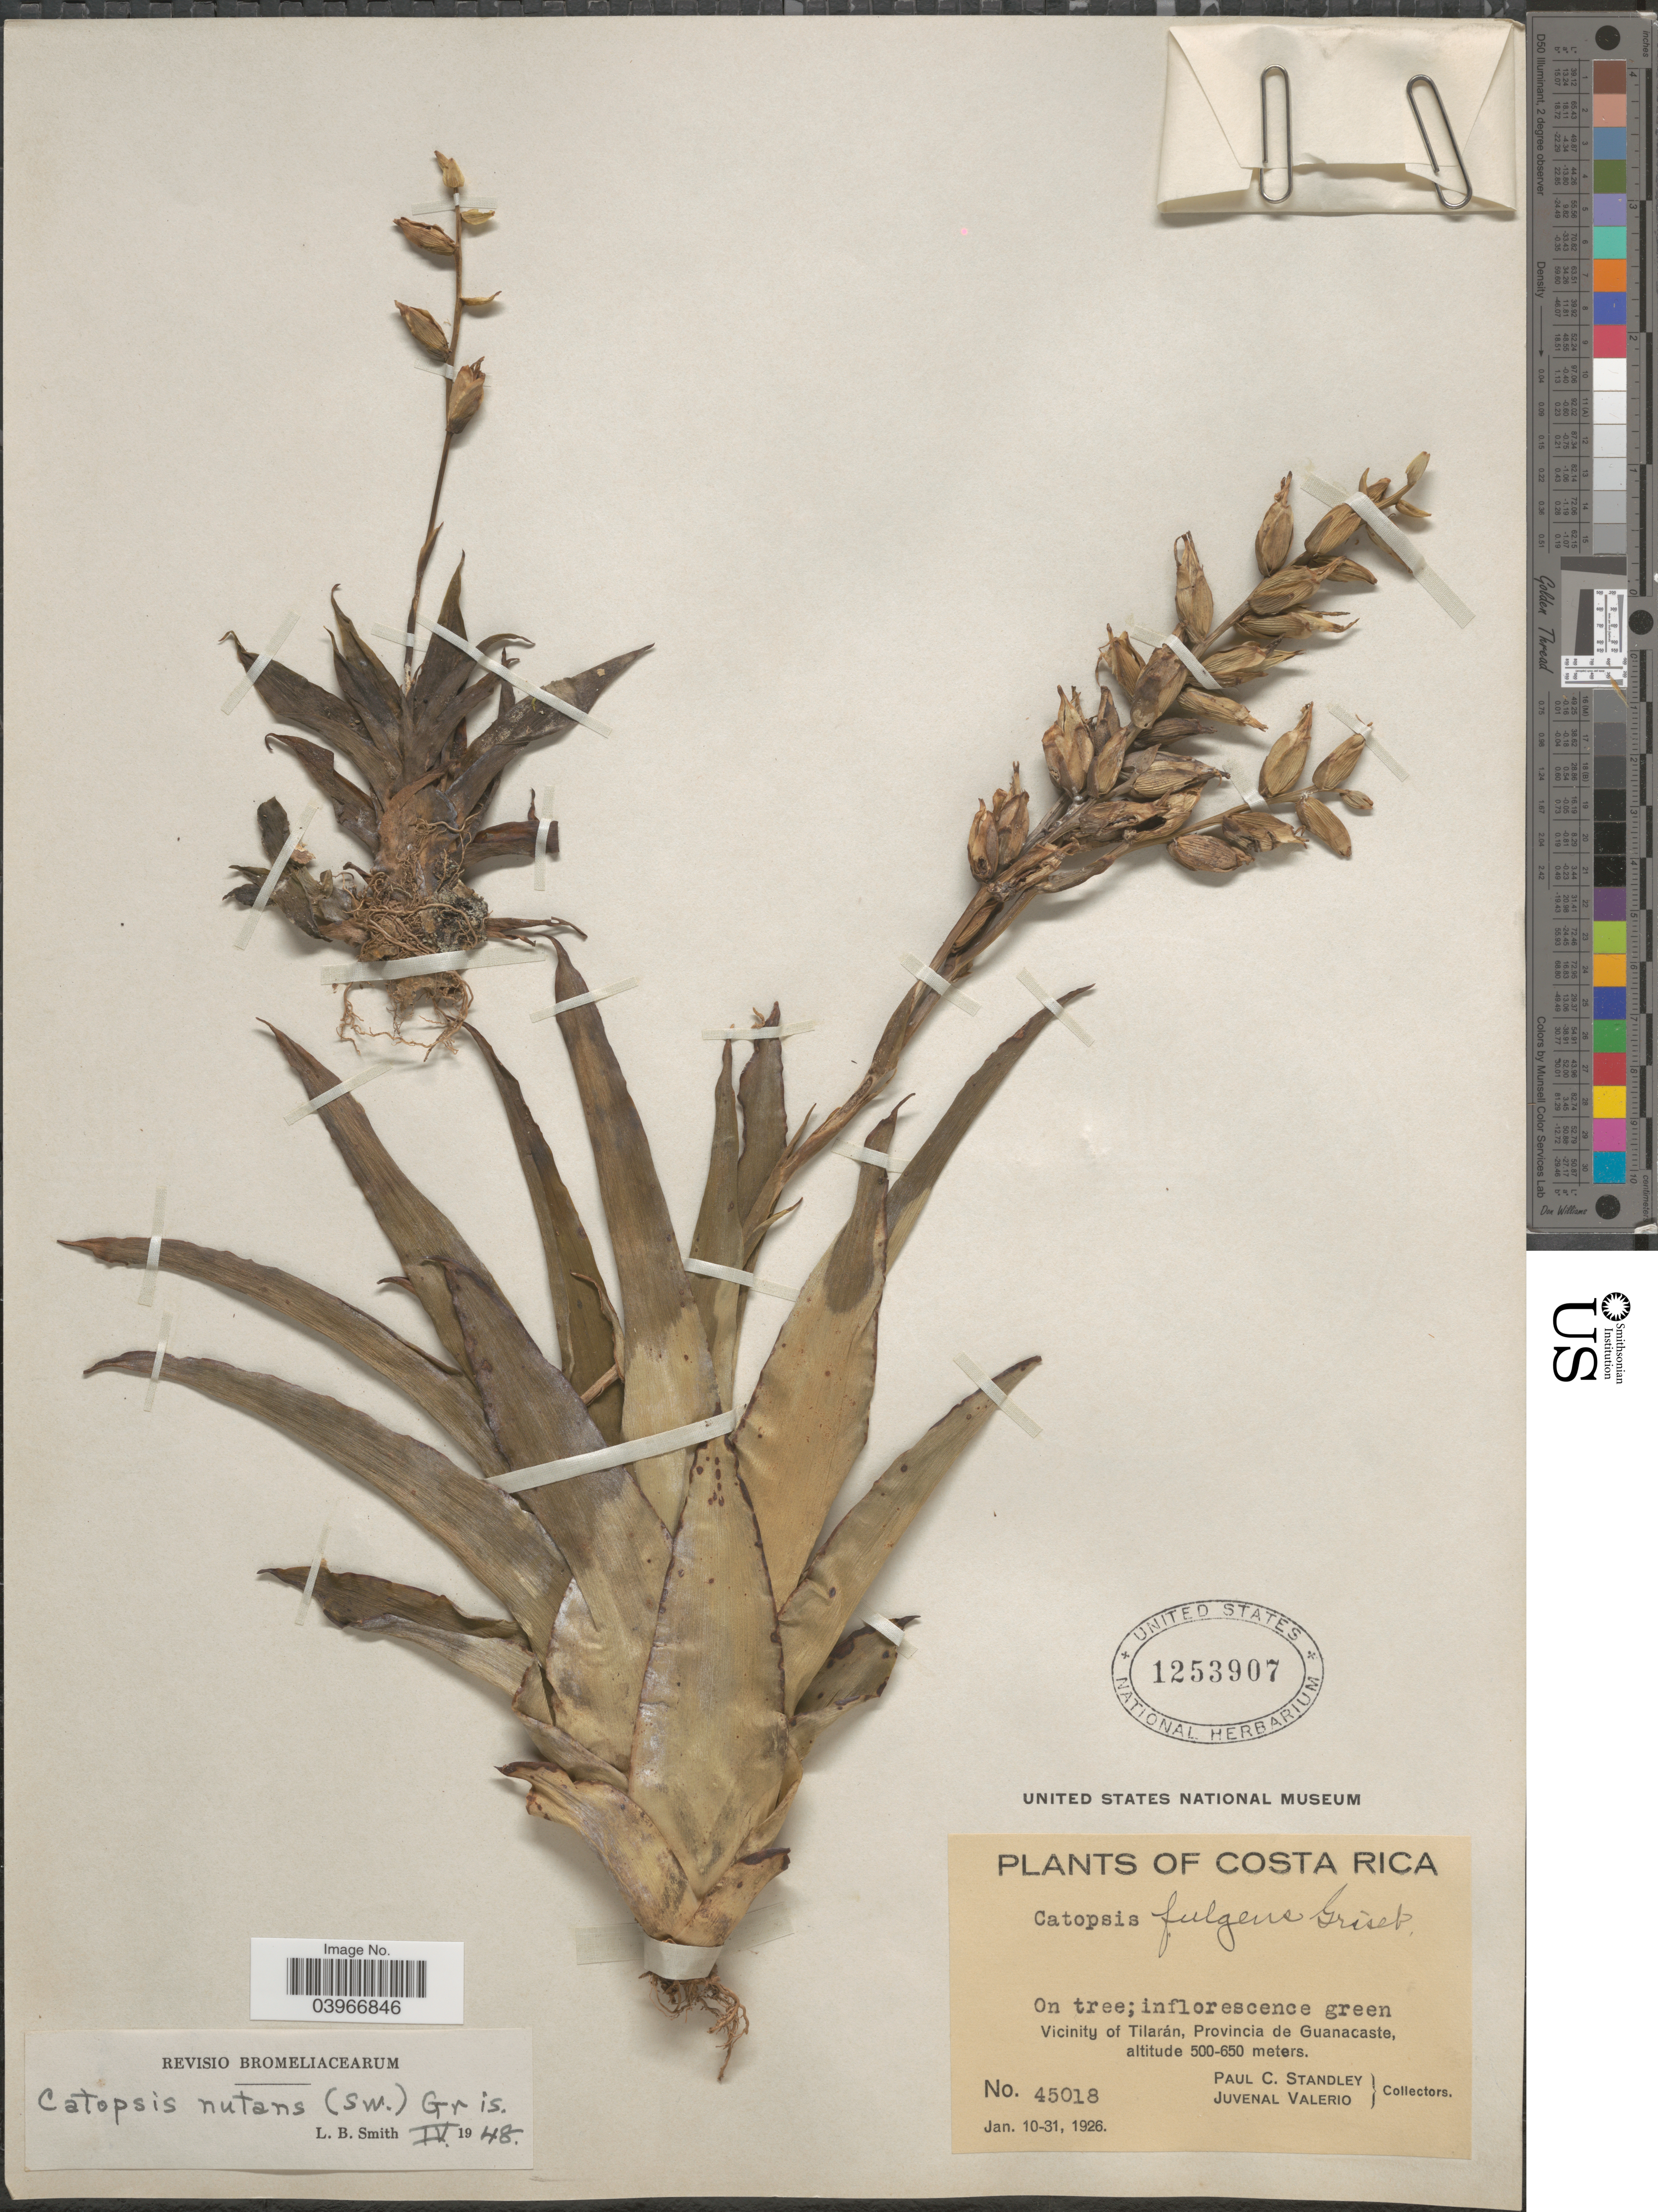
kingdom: Plantae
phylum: Tracheophyta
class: Liliopsida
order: Poales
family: Bromeliaceae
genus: Catopsis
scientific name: Catopsis nutans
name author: (Sw.) Griseb.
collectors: P. C. Standley & J. Valerio R.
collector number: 45018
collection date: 1926-01-10/1926-01-31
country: Costa Rica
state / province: Guanacaste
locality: Vicinity of Tilarán.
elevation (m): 500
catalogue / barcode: US 1253907